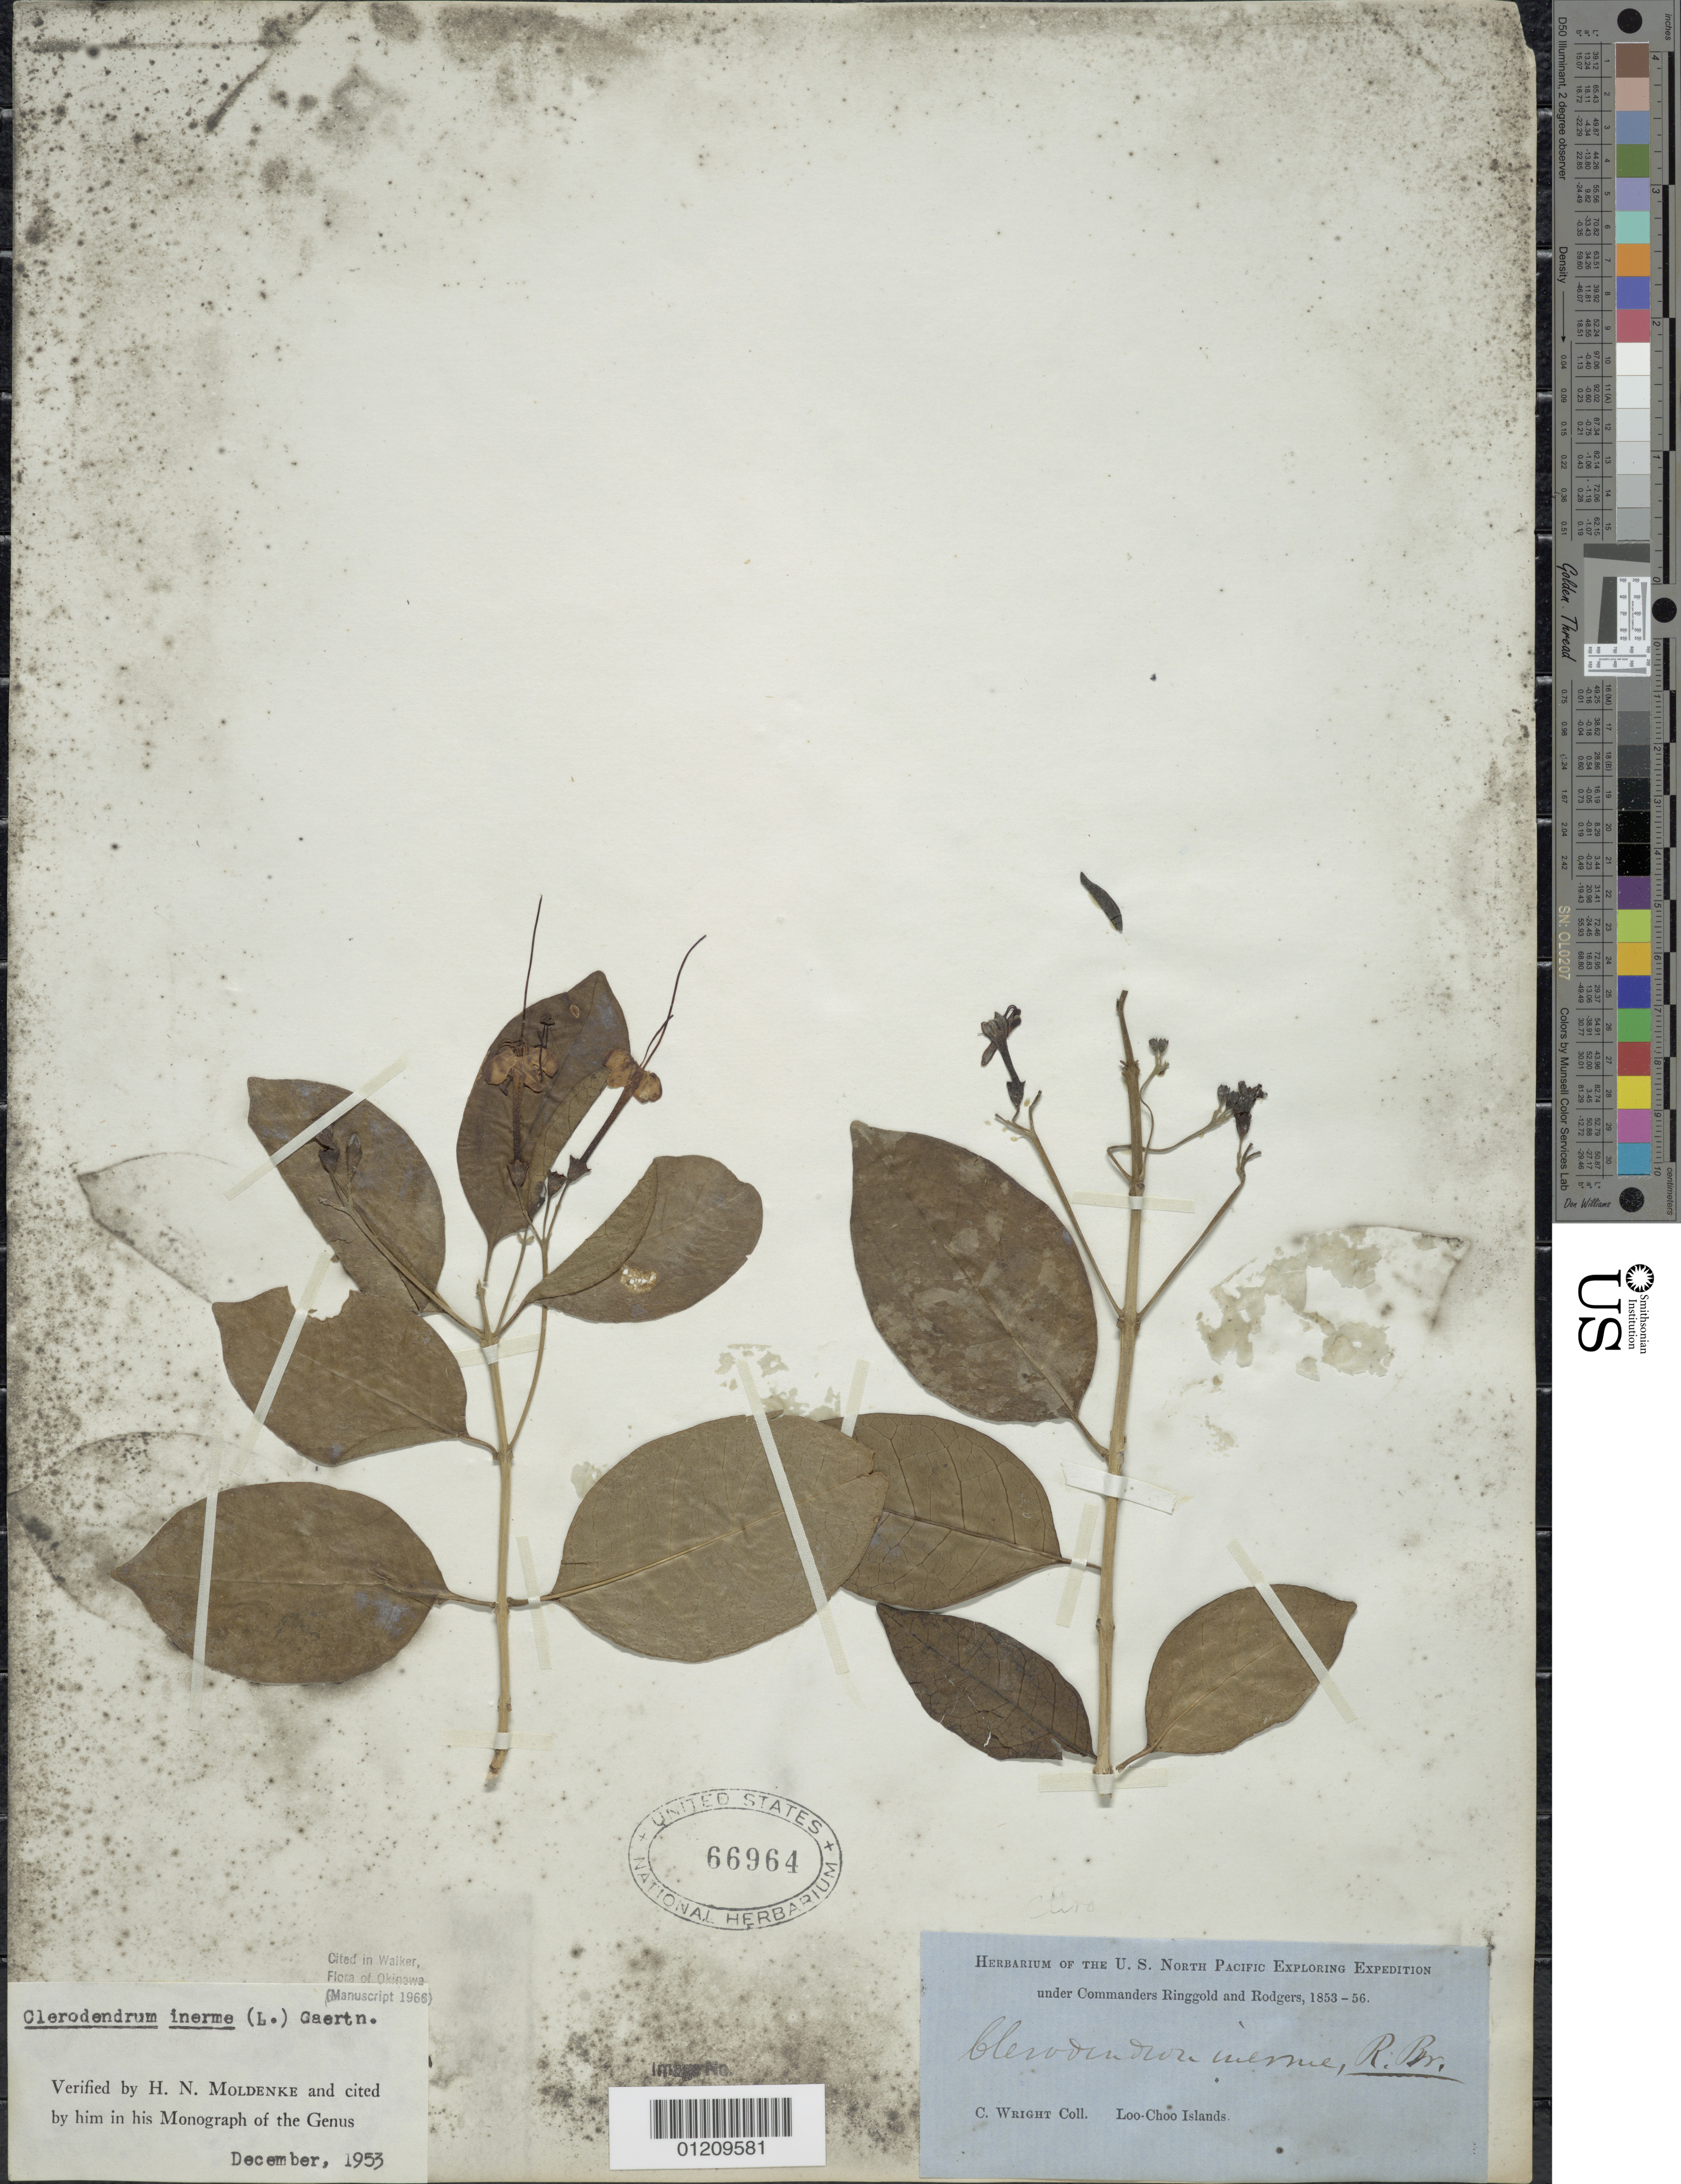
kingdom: Plantae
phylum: Tracheophyta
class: Magnoliopsida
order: Lamiales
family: Lamiaceae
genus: Clerodendrum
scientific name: Clerodendrum inerme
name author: (L.) Gaertn.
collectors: C. Wright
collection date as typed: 1853 to -- --- 1856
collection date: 1853/1856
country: Japan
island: Ryukyu Islands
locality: Loo Choo Islands.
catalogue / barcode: US 66964